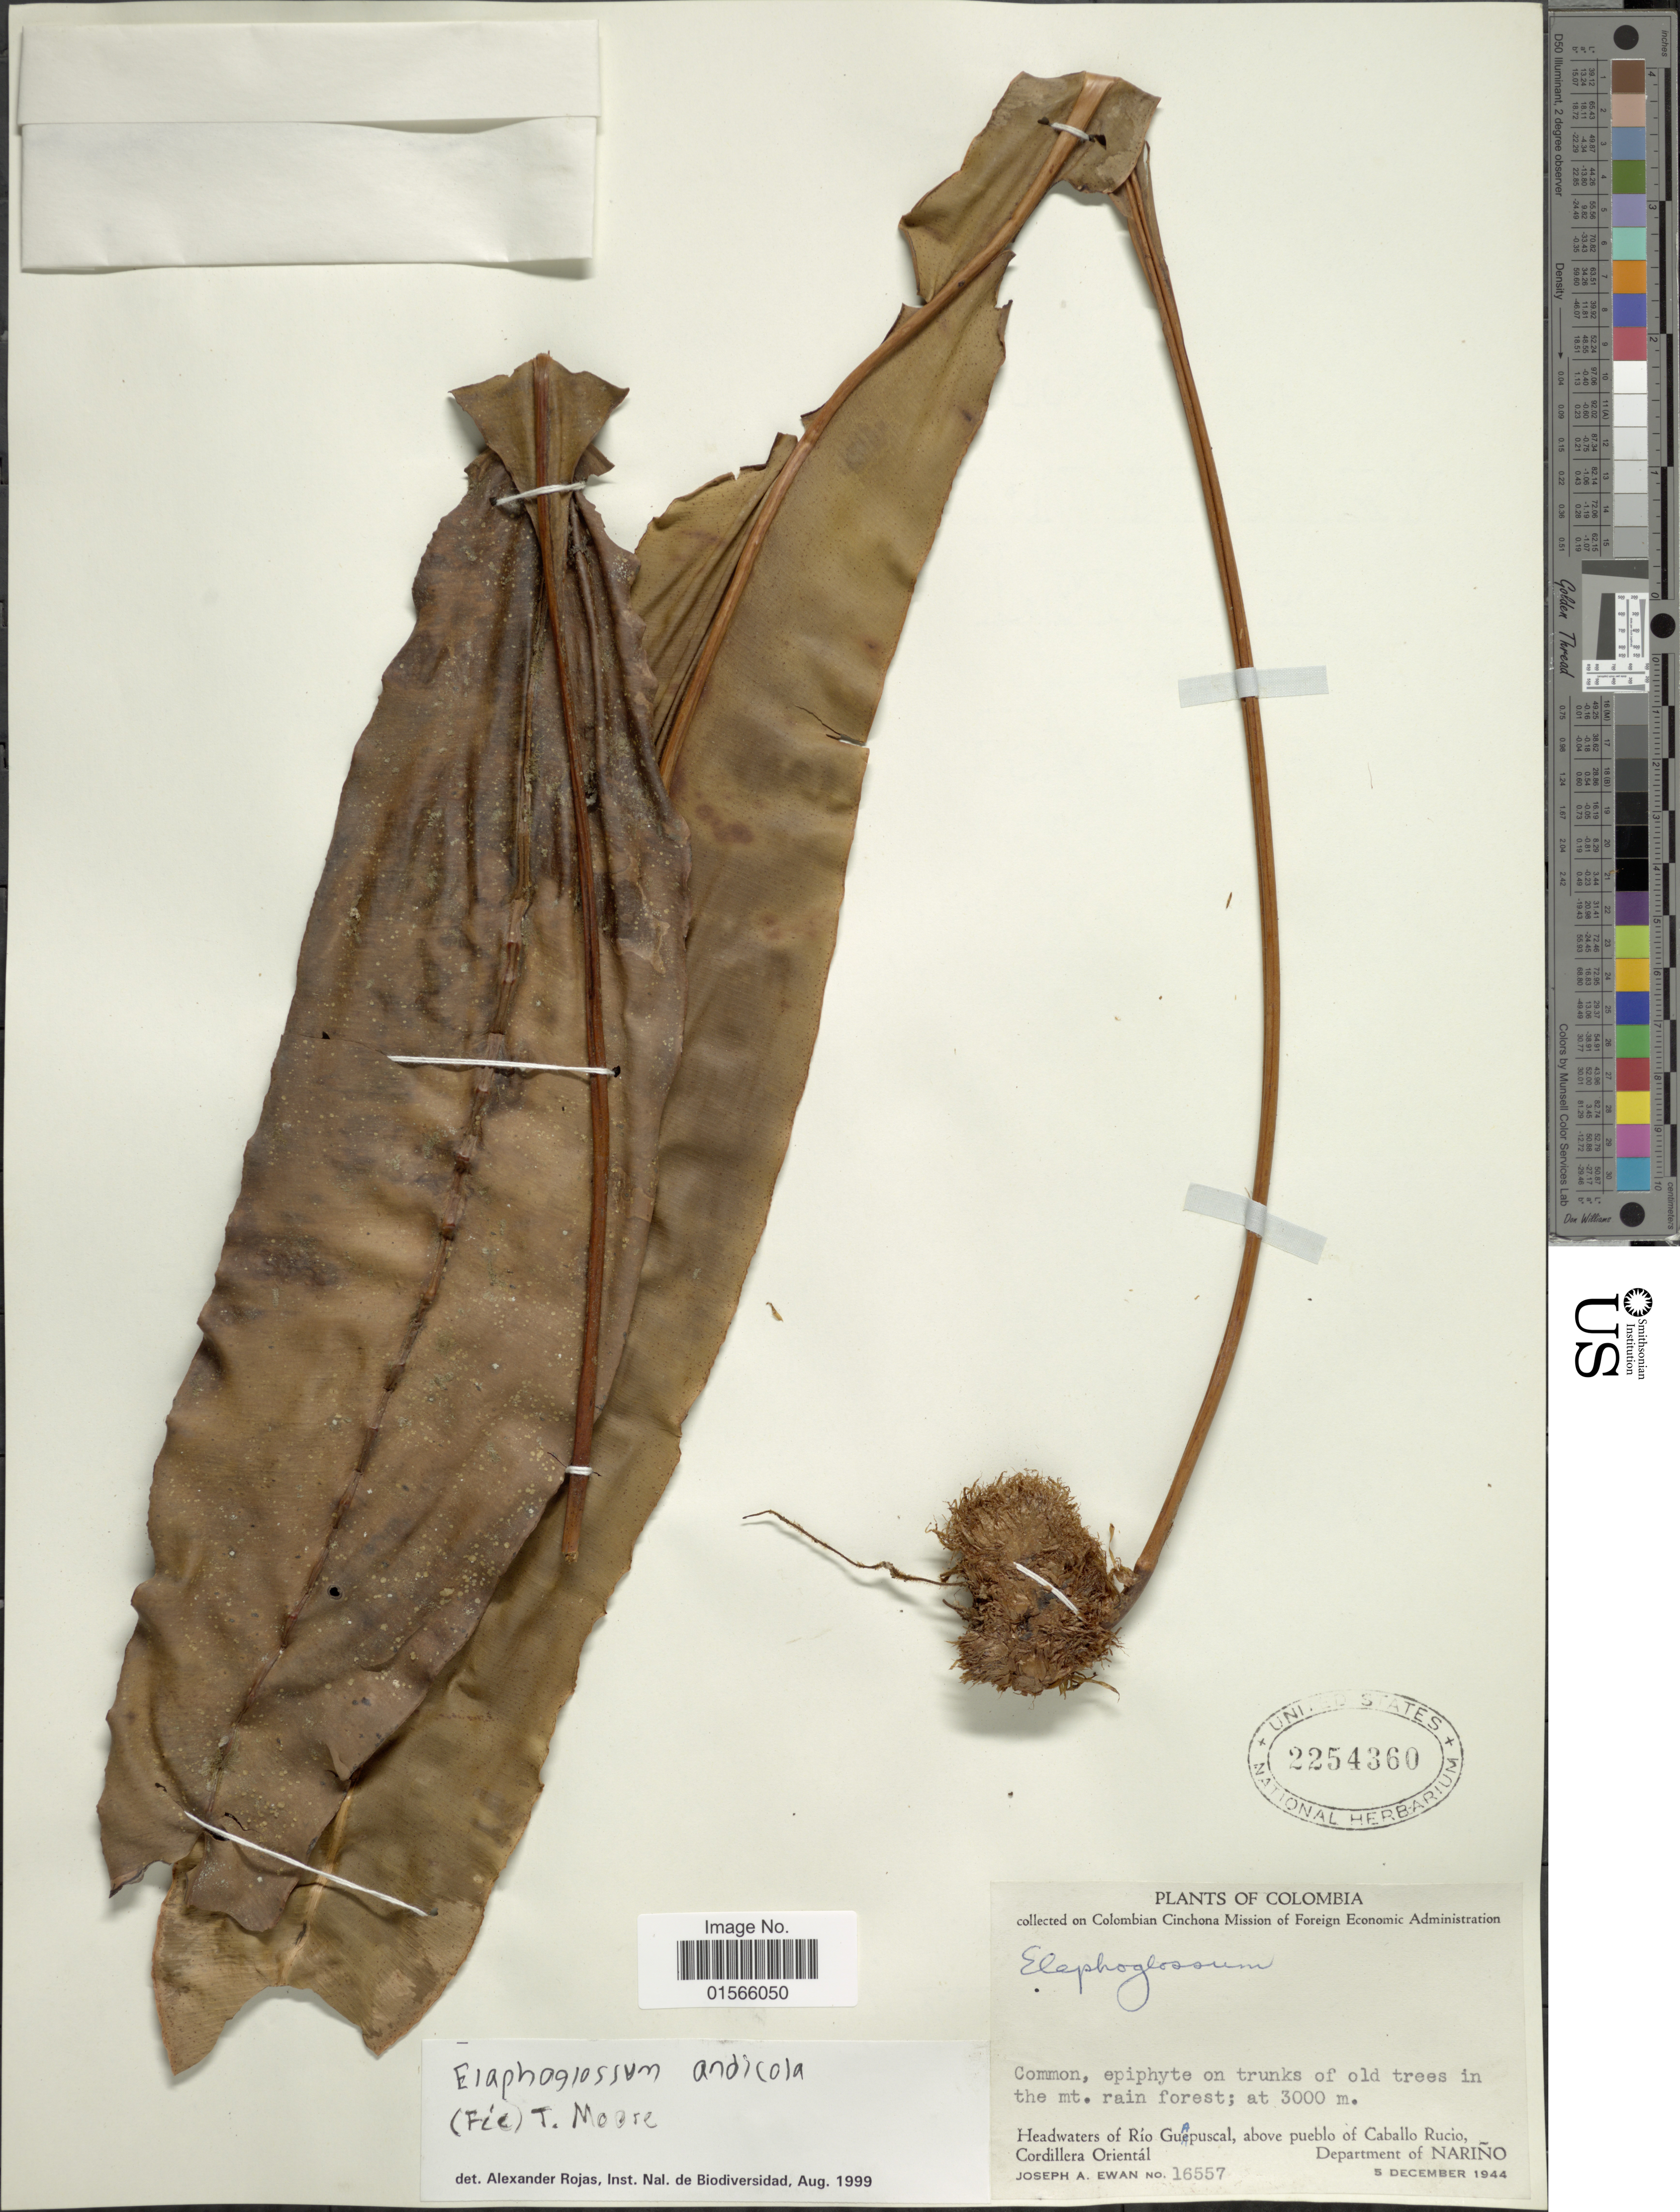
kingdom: Plantae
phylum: Tracheophyta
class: Polypodiopsida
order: Polypodiales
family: Dryopteridaceae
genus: Elaphoglossum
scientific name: Elaphoglossum andicola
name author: (Fée) T. Moore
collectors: J. A. Ewan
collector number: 16557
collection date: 1944-12-05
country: Colombia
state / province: Nariño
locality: Headwaters of Río Guapuscal, above pueblo of Caballo Rucio, Cordillera Orientál, Department of Nariño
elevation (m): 3000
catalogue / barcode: US 2254360